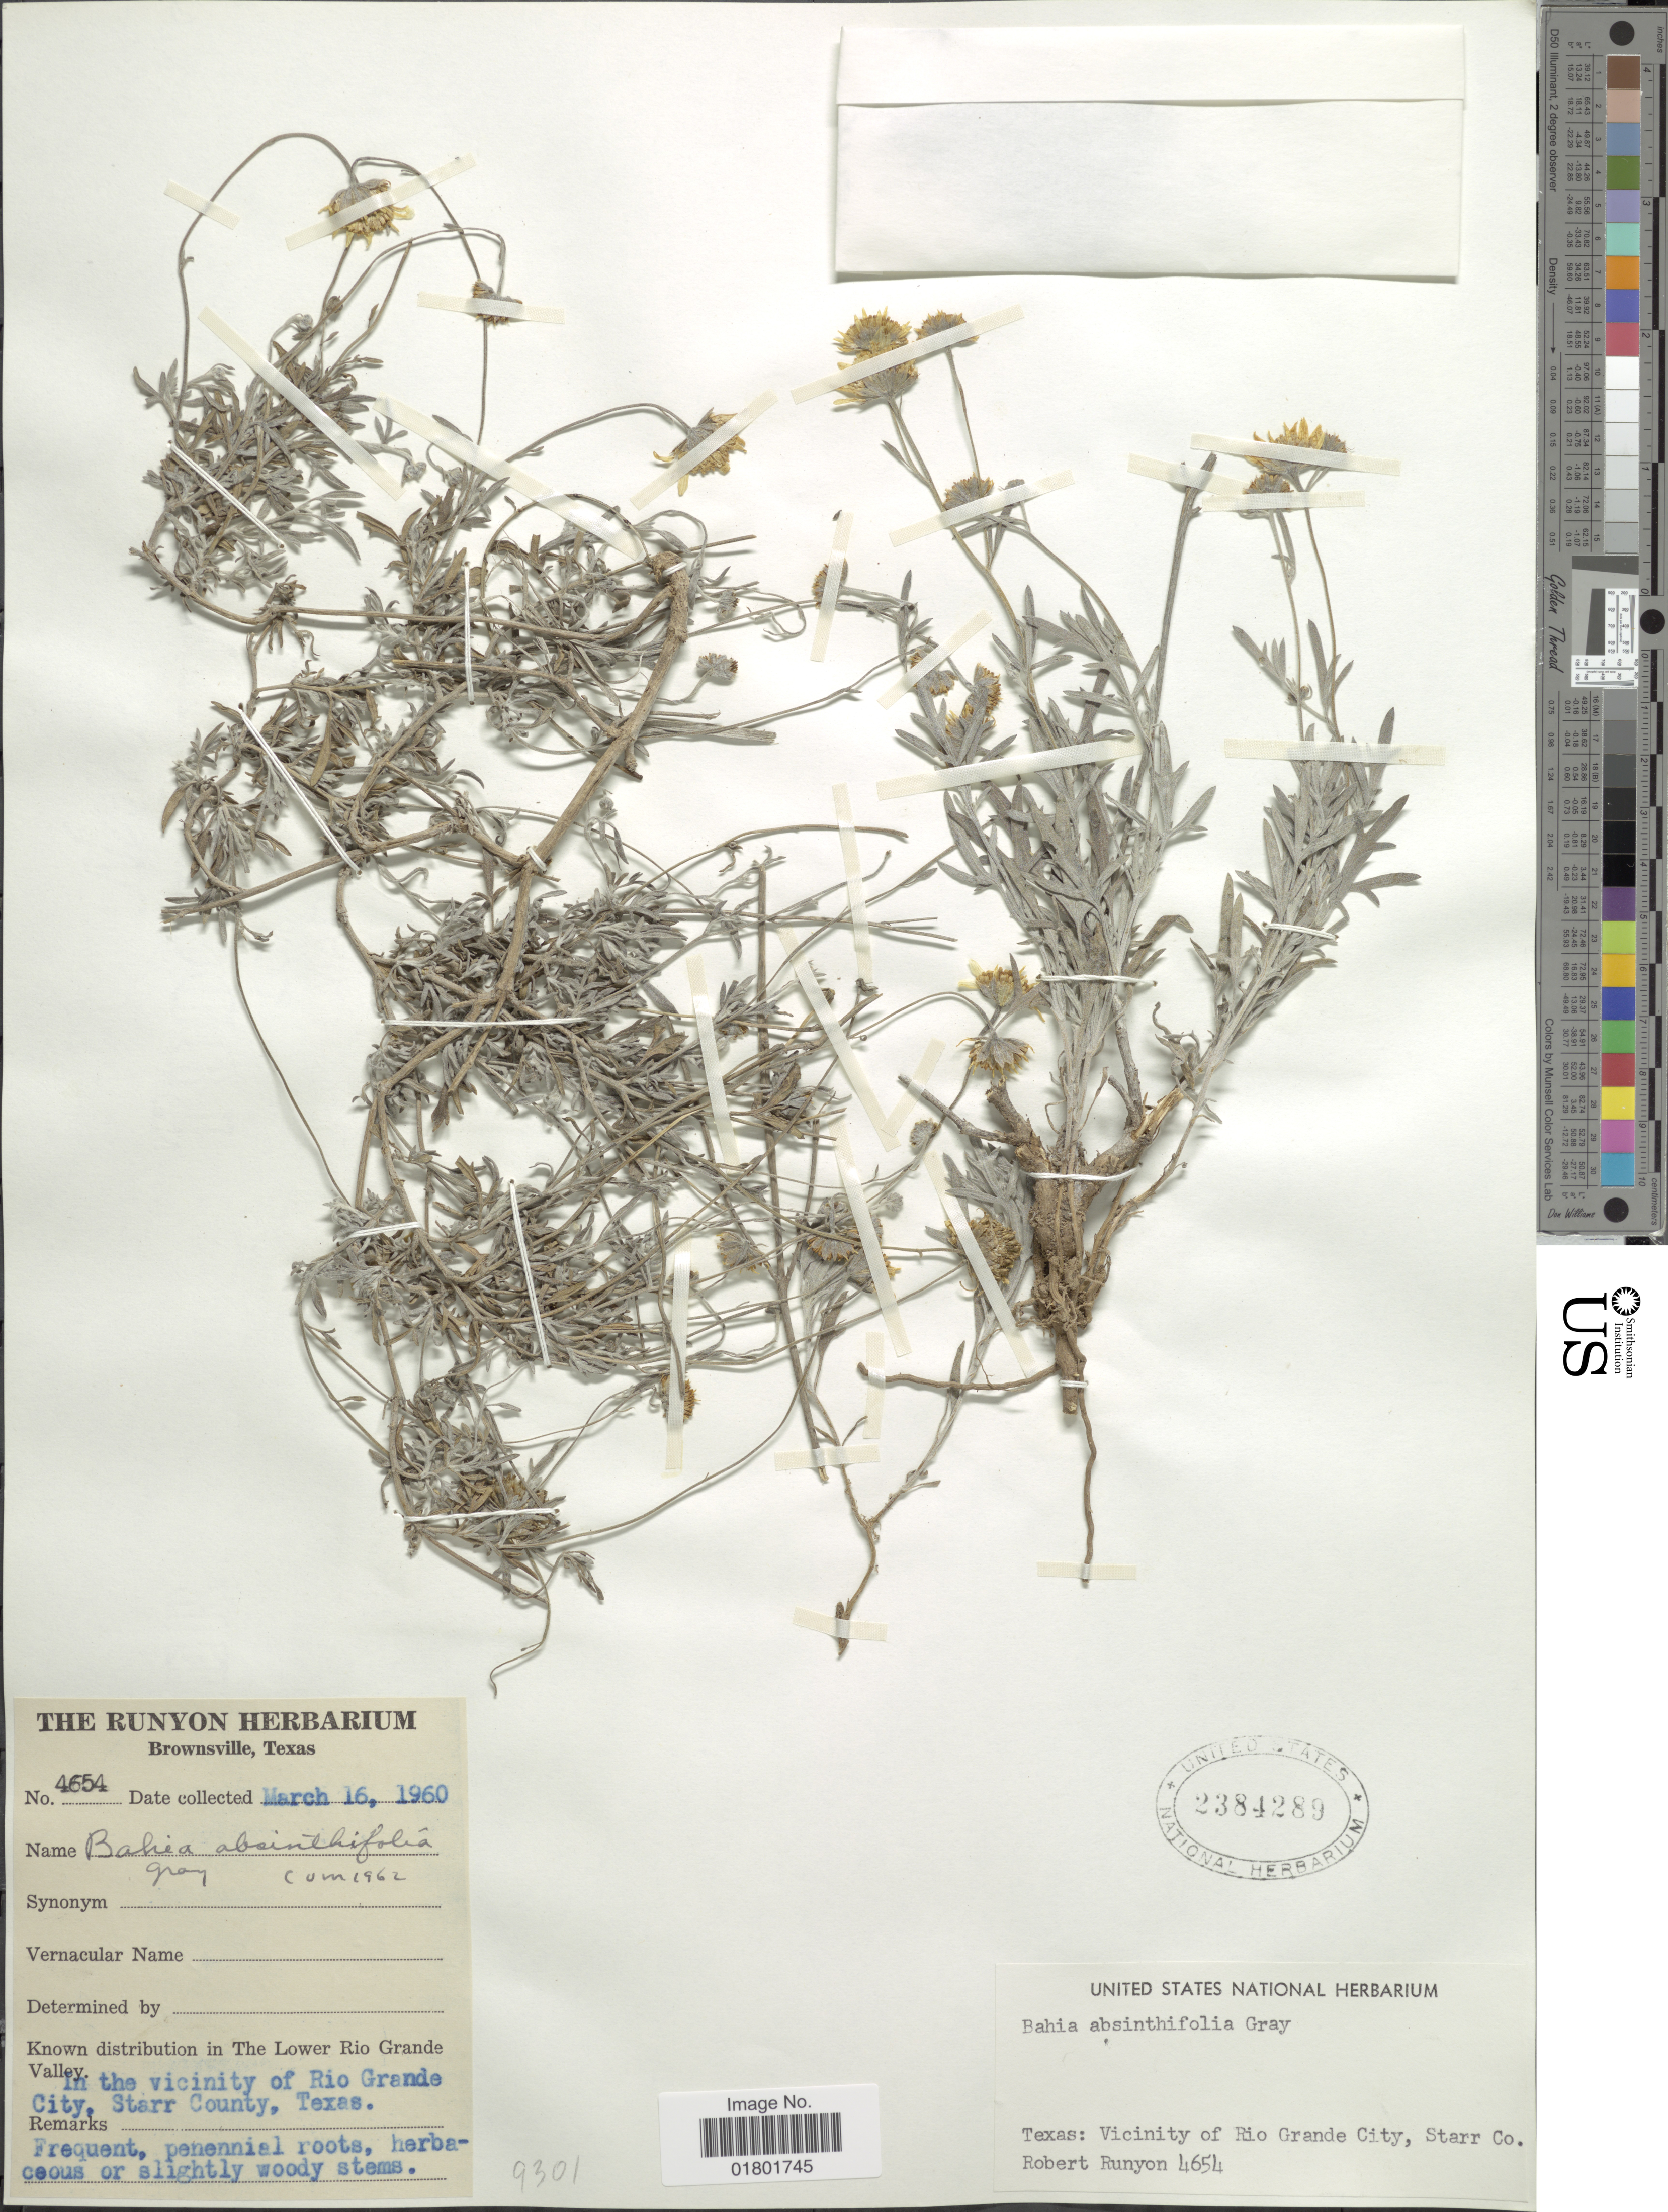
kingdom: Plantae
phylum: Tracheophyta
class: Magnoliopsida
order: Asterales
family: Asteraceae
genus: Bahia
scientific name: Bahia absinthifolia var. absinthifolia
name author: Benth.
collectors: R. Runyon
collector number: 4654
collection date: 1960-03-16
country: United States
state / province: Texas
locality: In the Vicinity of Rio Grande City, Starr County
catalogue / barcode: US 2384289